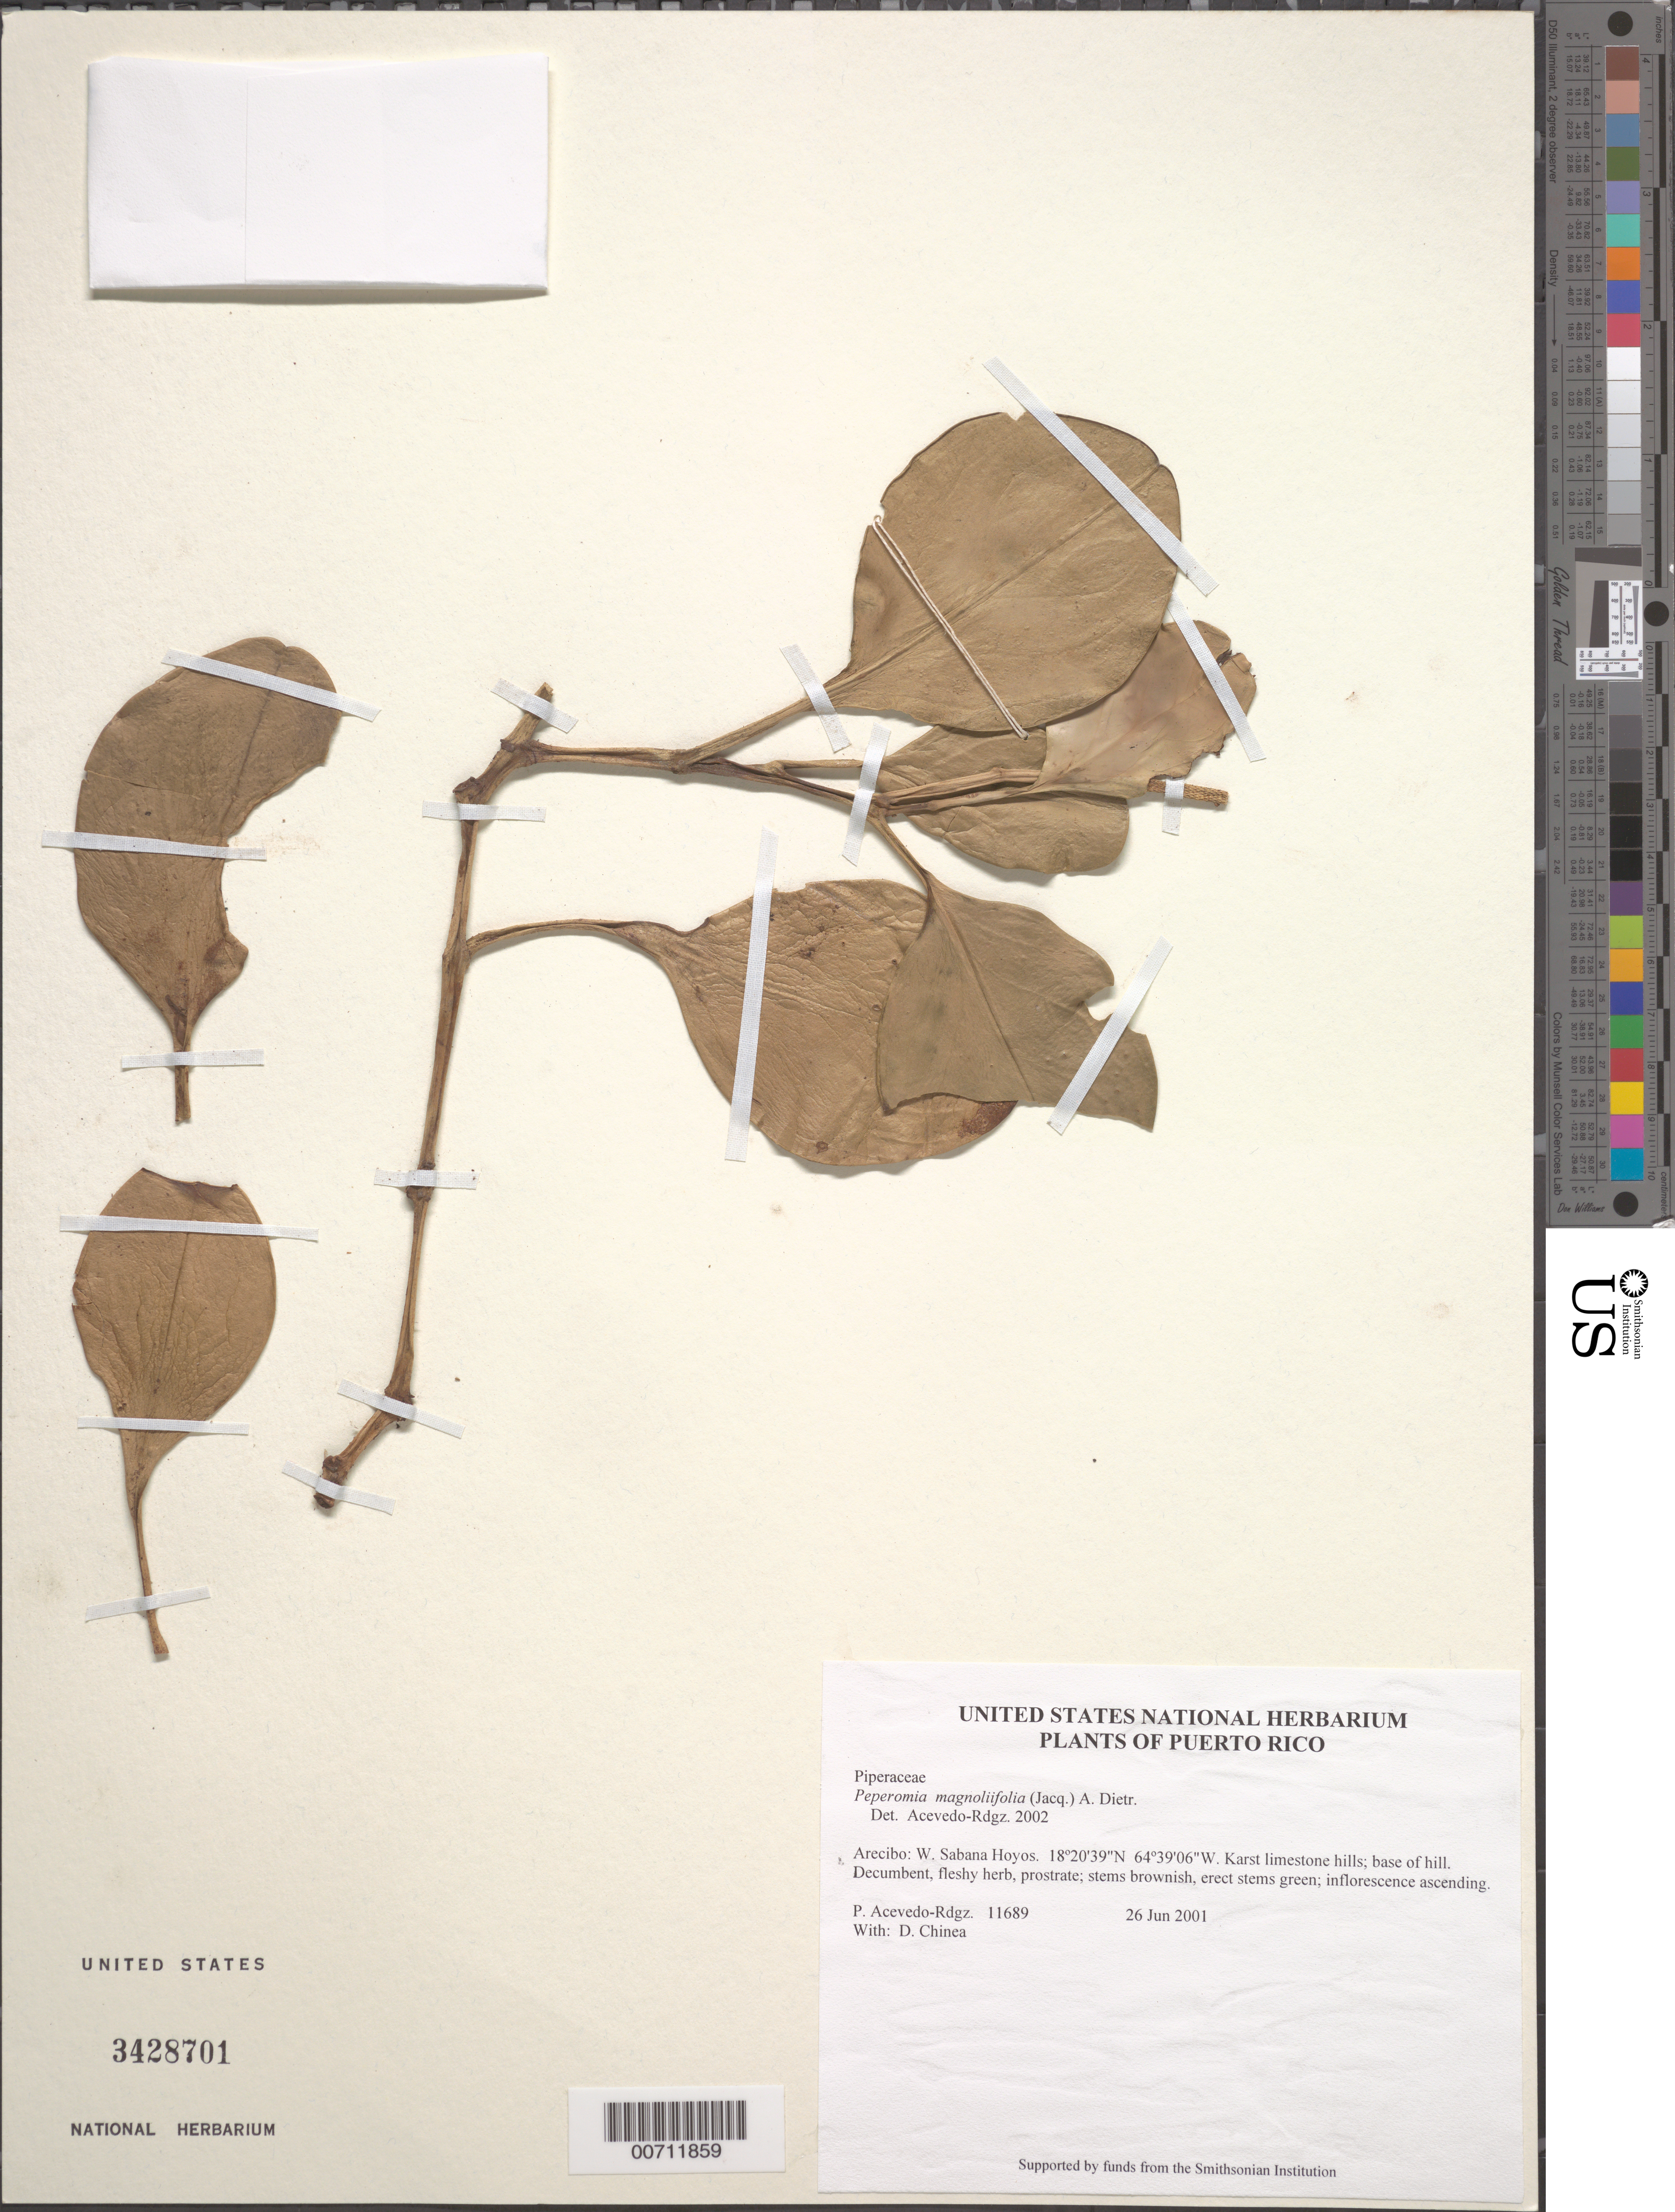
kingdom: Plantae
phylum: Tracheophyta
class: Magnoliopsida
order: Piperales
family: Piperaceae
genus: Peperomia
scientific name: Peperomia magnoliifolia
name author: (Jacq.) A. Dietr.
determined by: Acevedo-Rodríguez, P., (BOT), Smithsonian Institution - National Museum of Natural History (UNITED STATES)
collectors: P. Acevedo-Rodr. & D. Chinea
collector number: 11689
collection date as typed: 26 Jun 2001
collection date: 2001-06-26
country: Puerto Rico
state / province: Arecibo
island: Puerto Rico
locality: Arecibo: W. Sabana Hoyos.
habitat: Karst limestone hills; base of hill.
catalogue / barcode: US 3428701